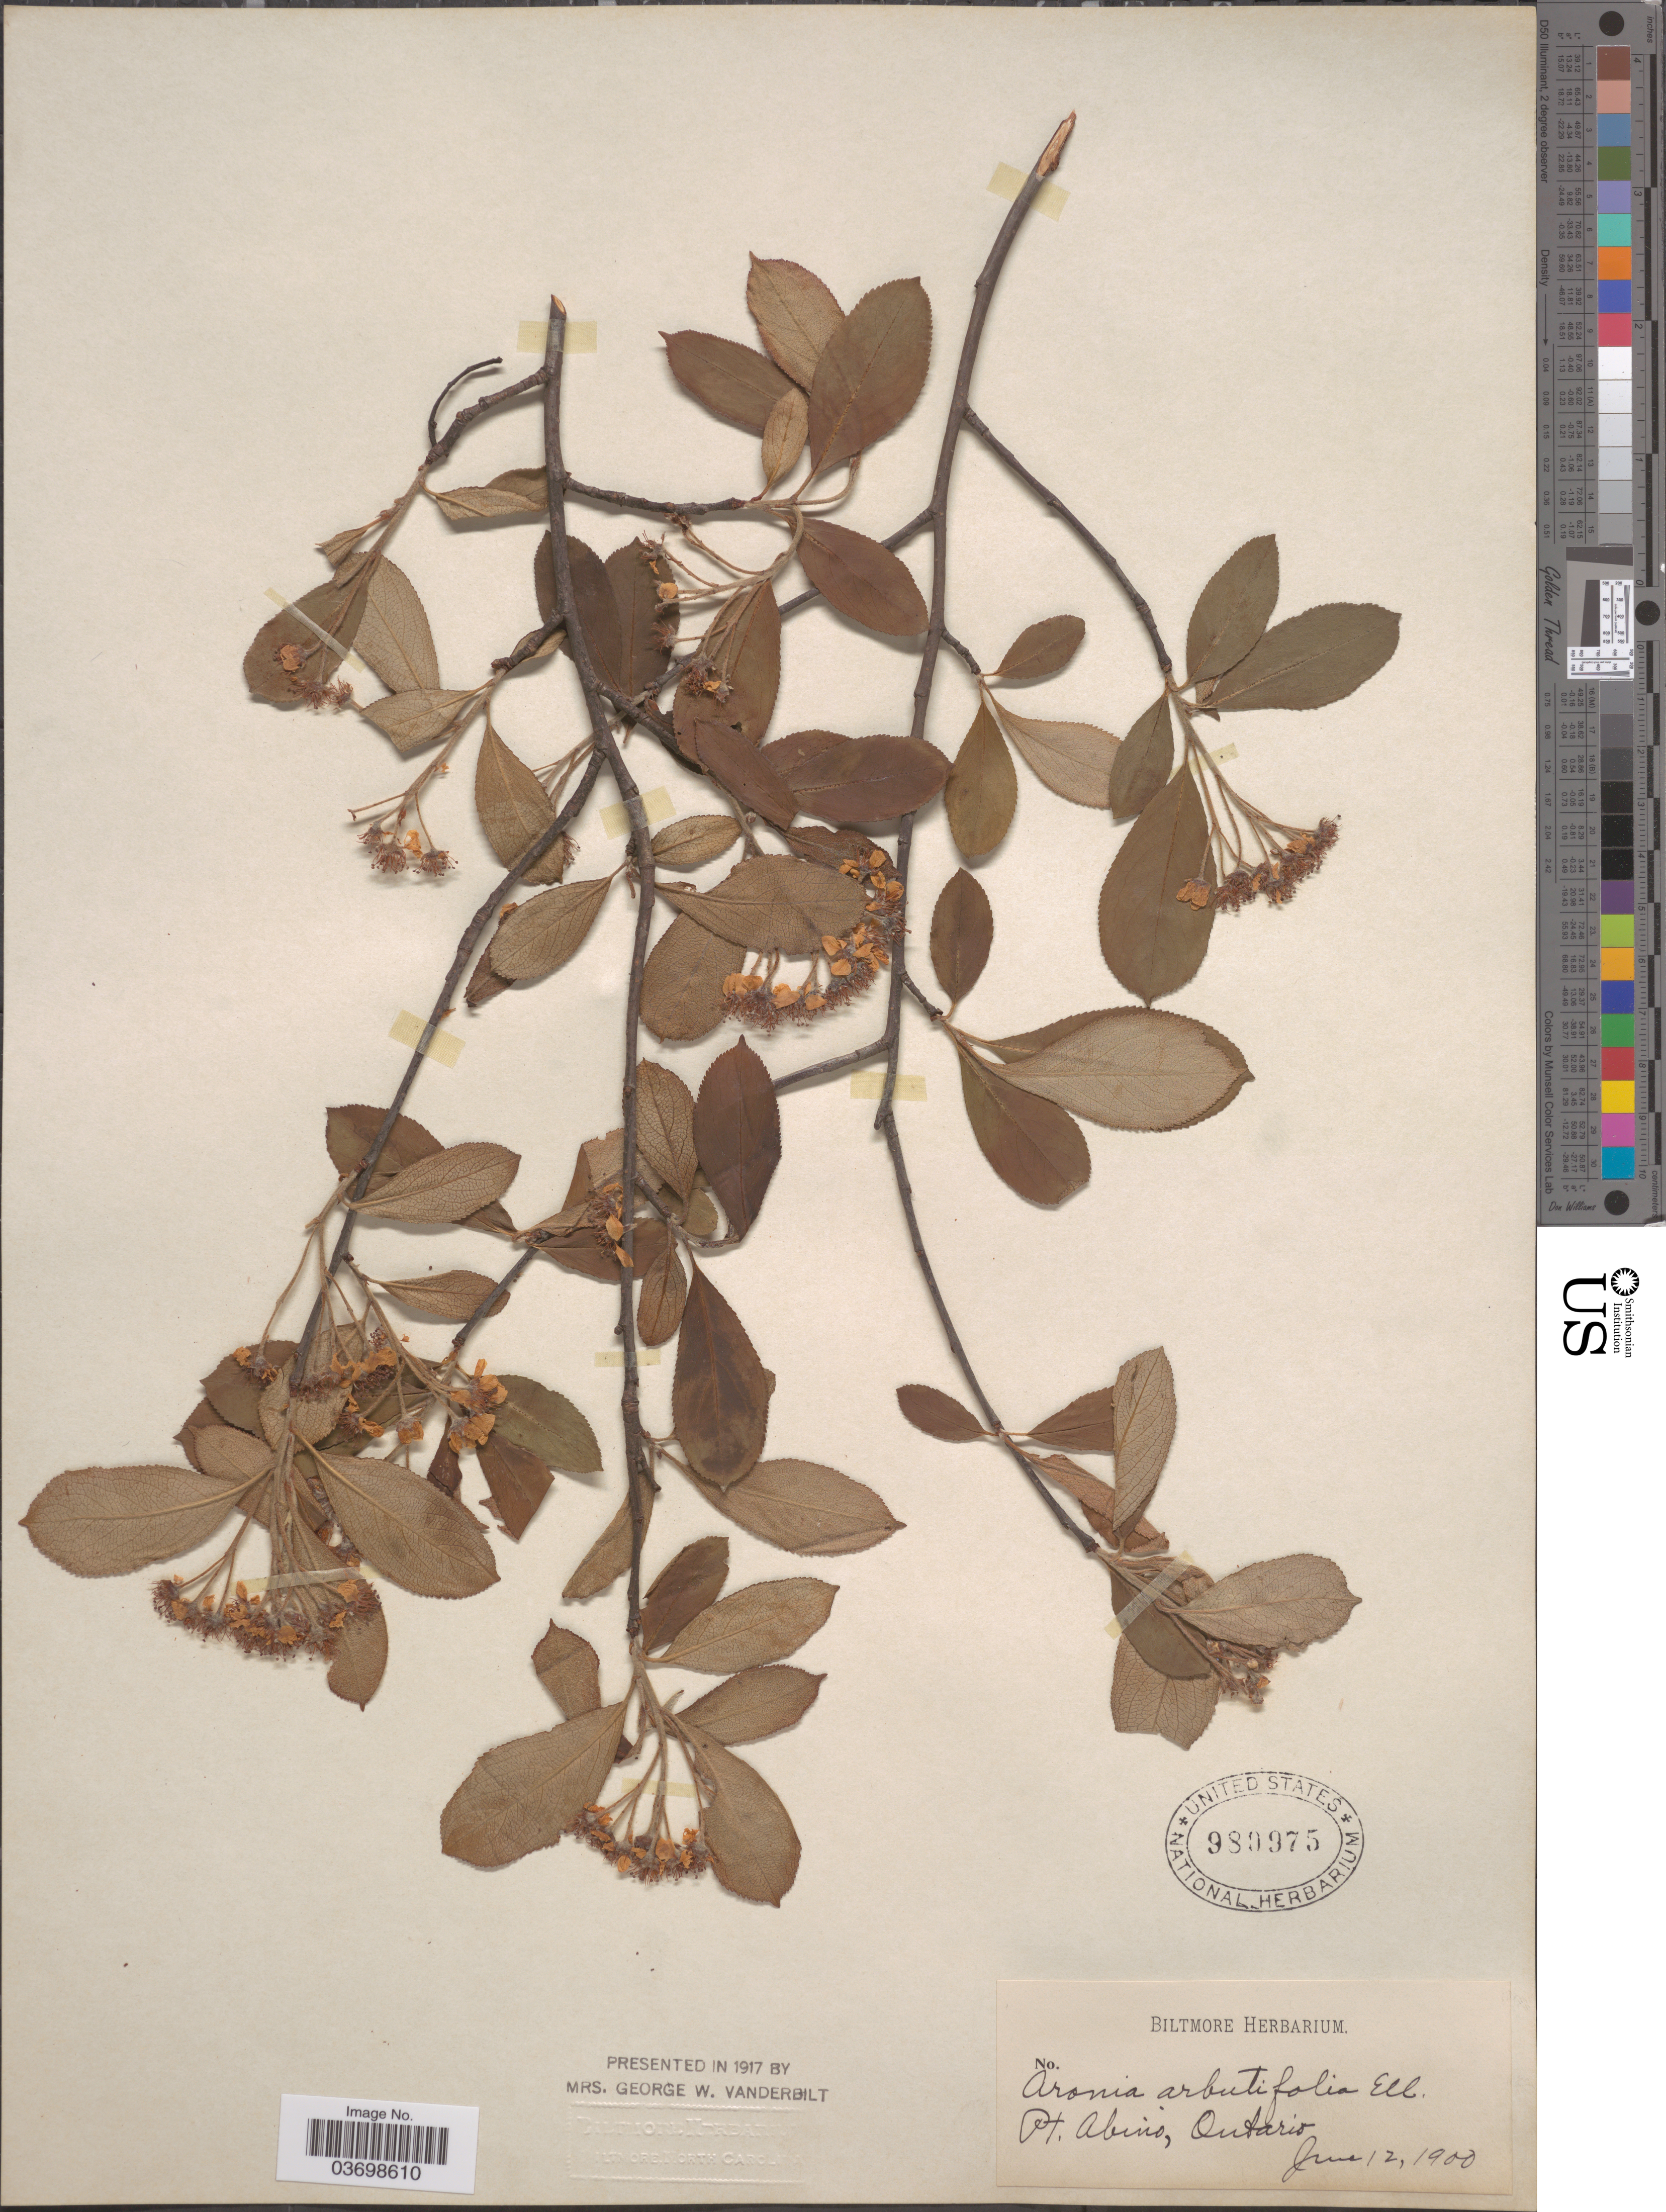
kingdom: Plantae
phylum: Tracheophyta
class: Magnoliopsida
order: Rosales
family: Rosaceae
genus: Aronia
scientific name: Aronia arbutifolia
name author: (L.) Pers.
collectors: ex herb. Biltmore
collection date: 1900-06-12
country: Canada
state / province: Ontario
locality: Pt. Abino.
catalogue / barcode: US 980975